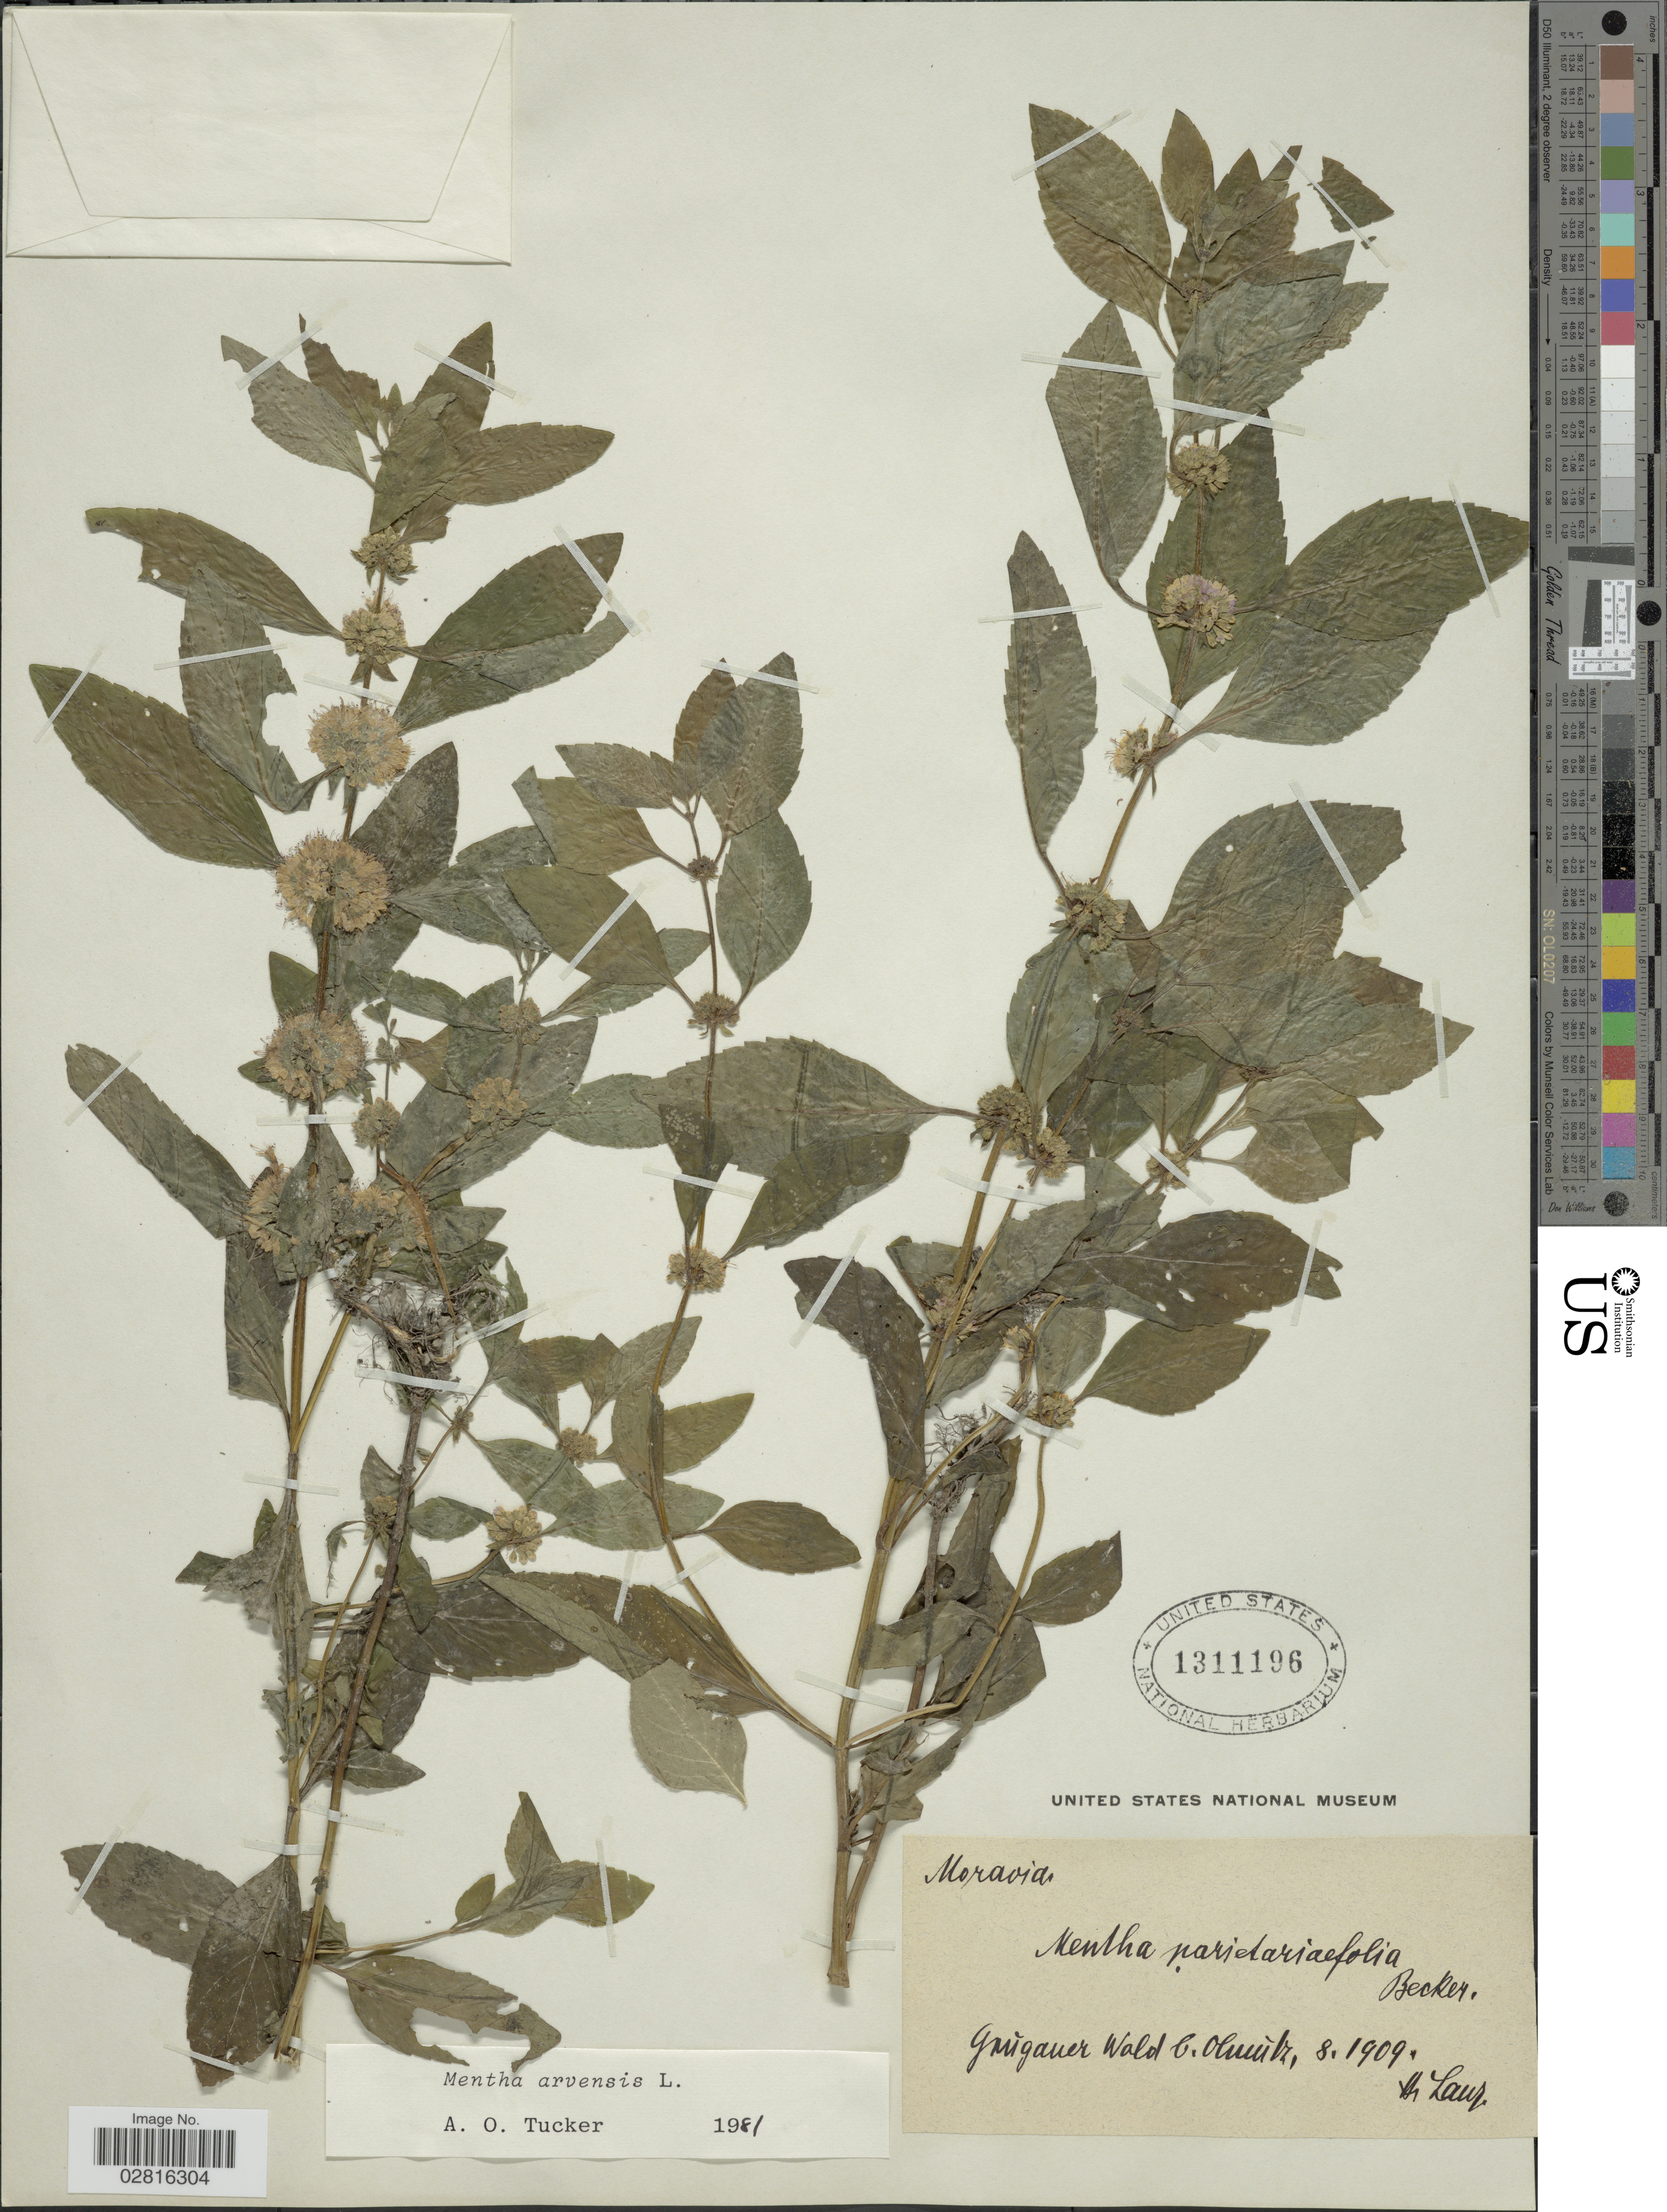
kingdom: Plantae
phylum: Tracheophyta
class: Magnoliopsida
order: Lamiales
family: Lamiaceae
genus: Mentha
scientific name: Mentha arvensis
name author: L.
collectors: H. Laus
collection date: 1909-08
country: Czechia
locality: Moravia. Gnügauer [interpreted] Wald b. Olmutz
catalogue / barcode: US 1311196